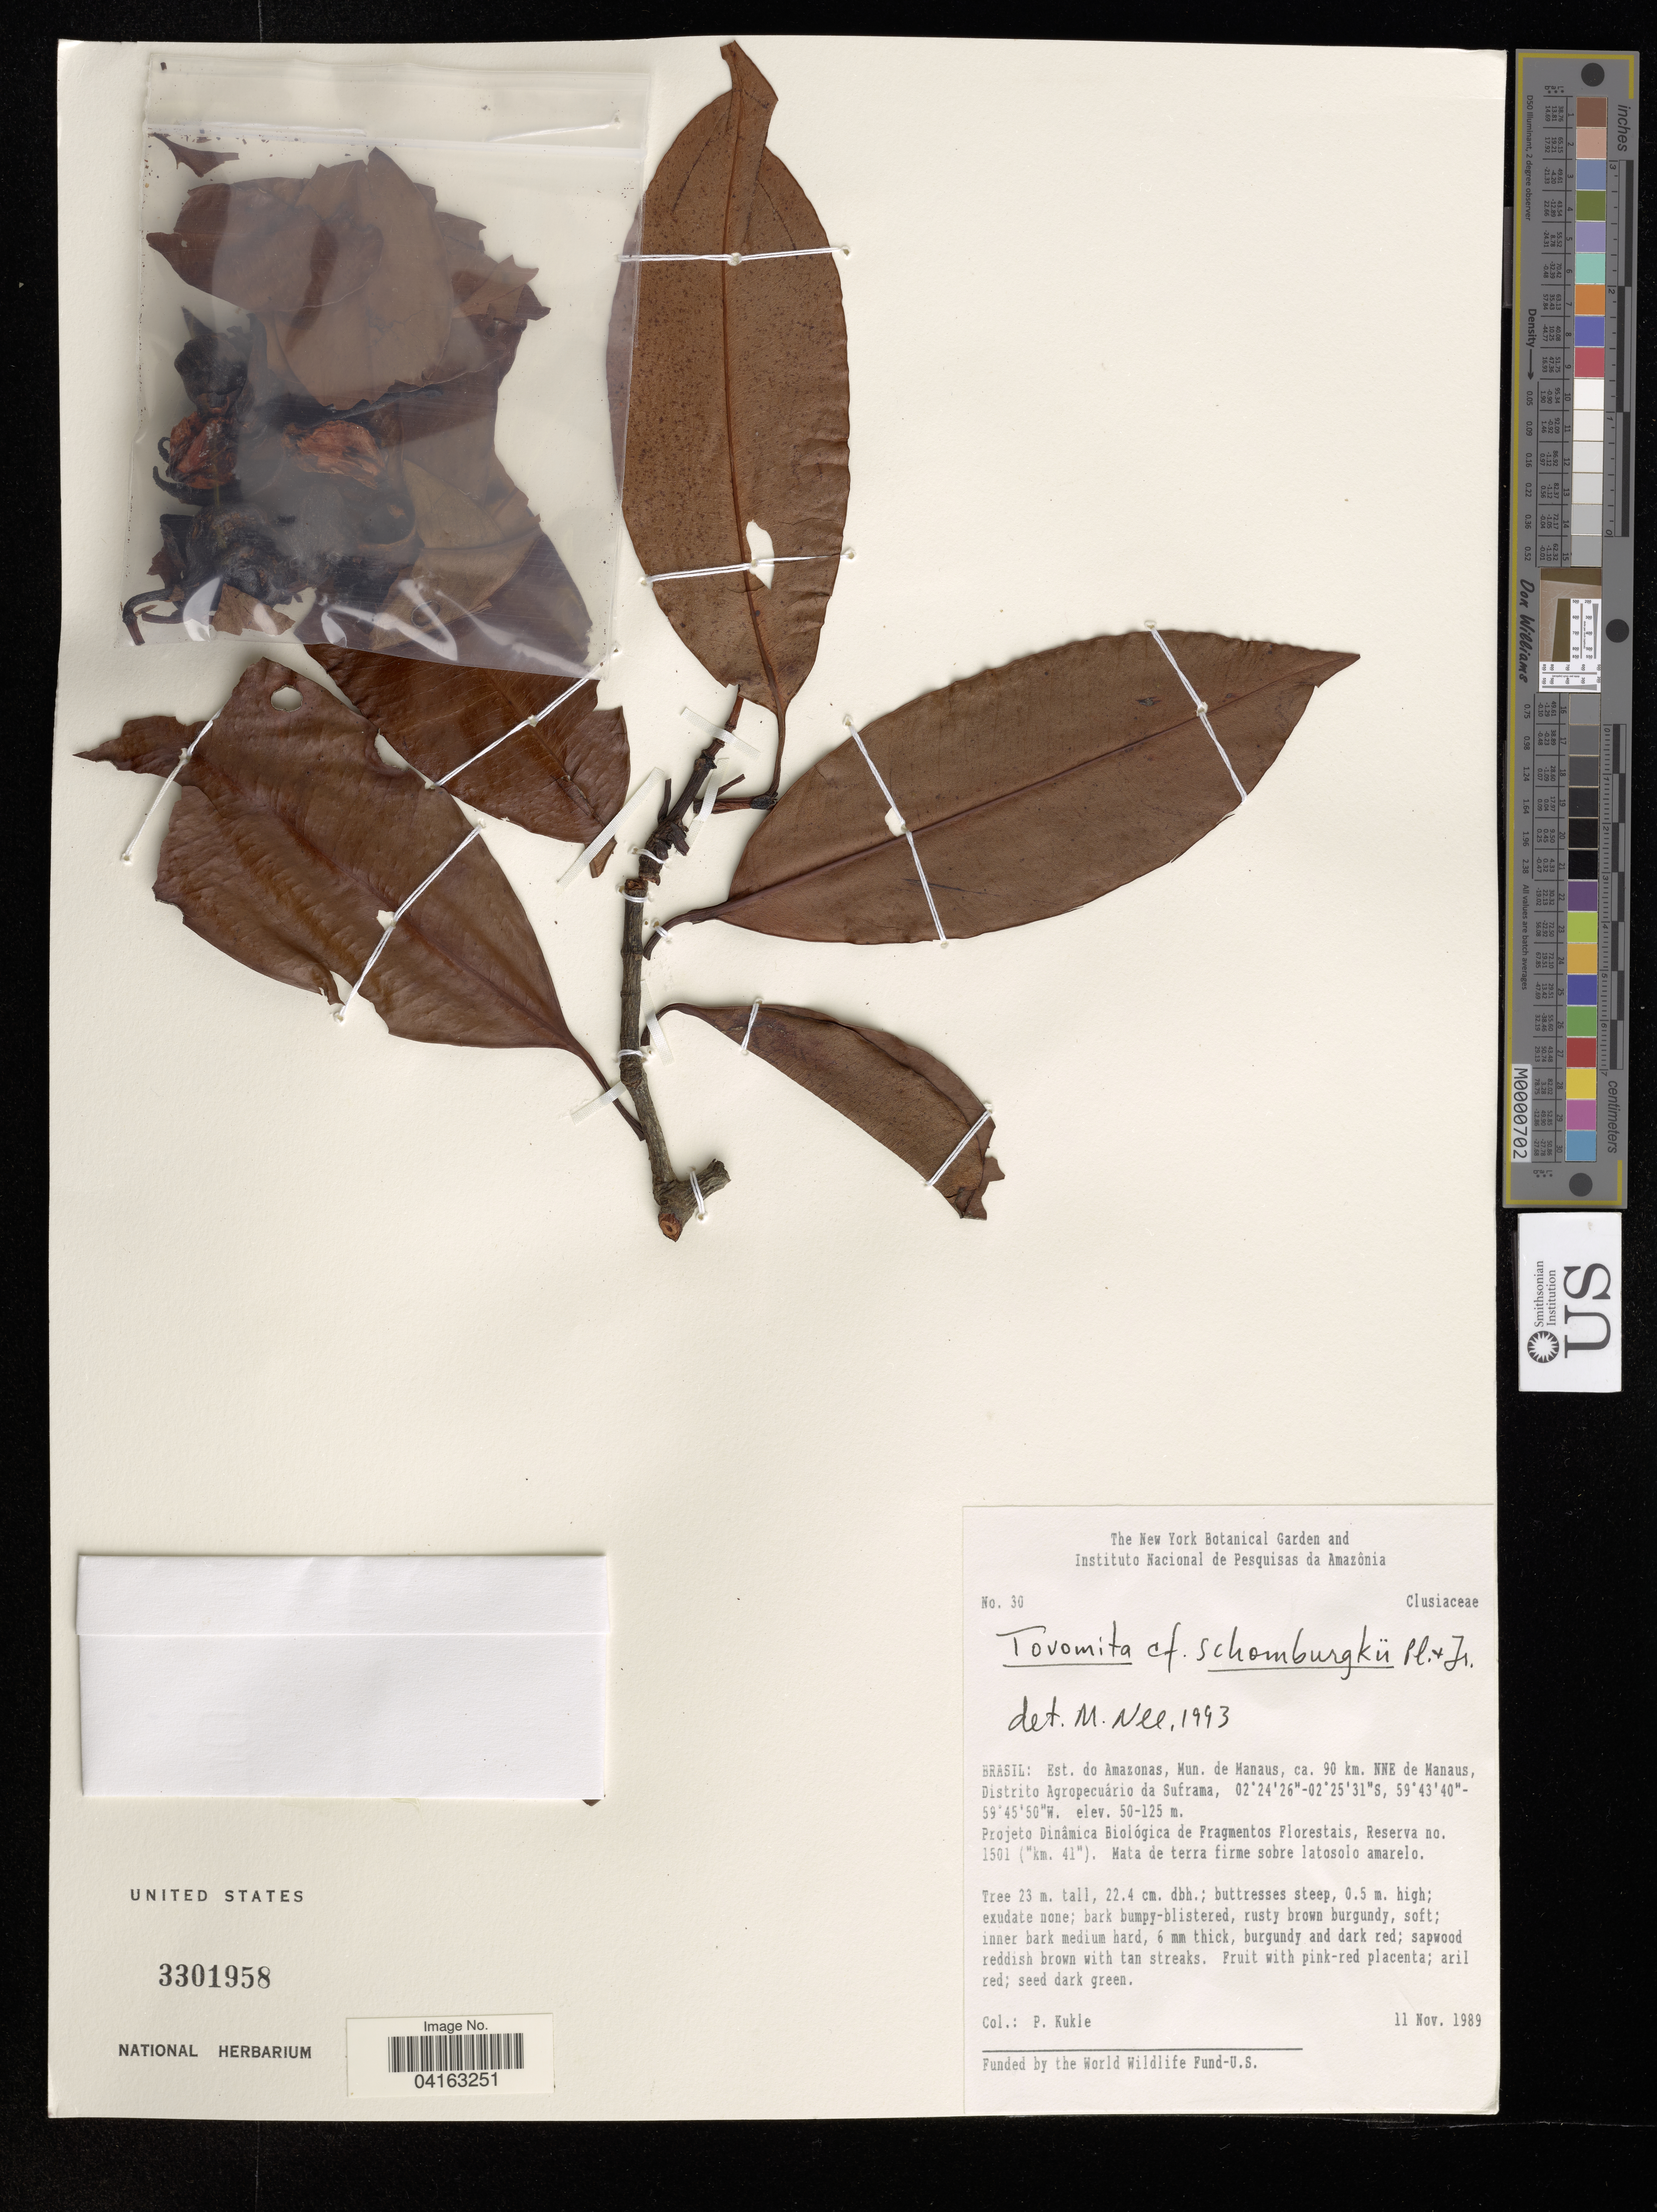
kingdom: Plantae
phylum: Tracheophyta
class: Magnoliopsida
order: Malpighiales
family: Clusiaceae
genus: Tovomita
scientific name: Tovomita schomburgkii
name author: Planch. & Triana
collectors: P. Kukle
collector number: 30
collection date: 1989-11-11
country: Brazil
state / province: Amazonas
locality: Mun. de Manaus, ca. 90 km. NNE de Manaus, Distrito Agropecuário da Suframa.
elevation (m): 50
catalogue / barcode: US 3301958